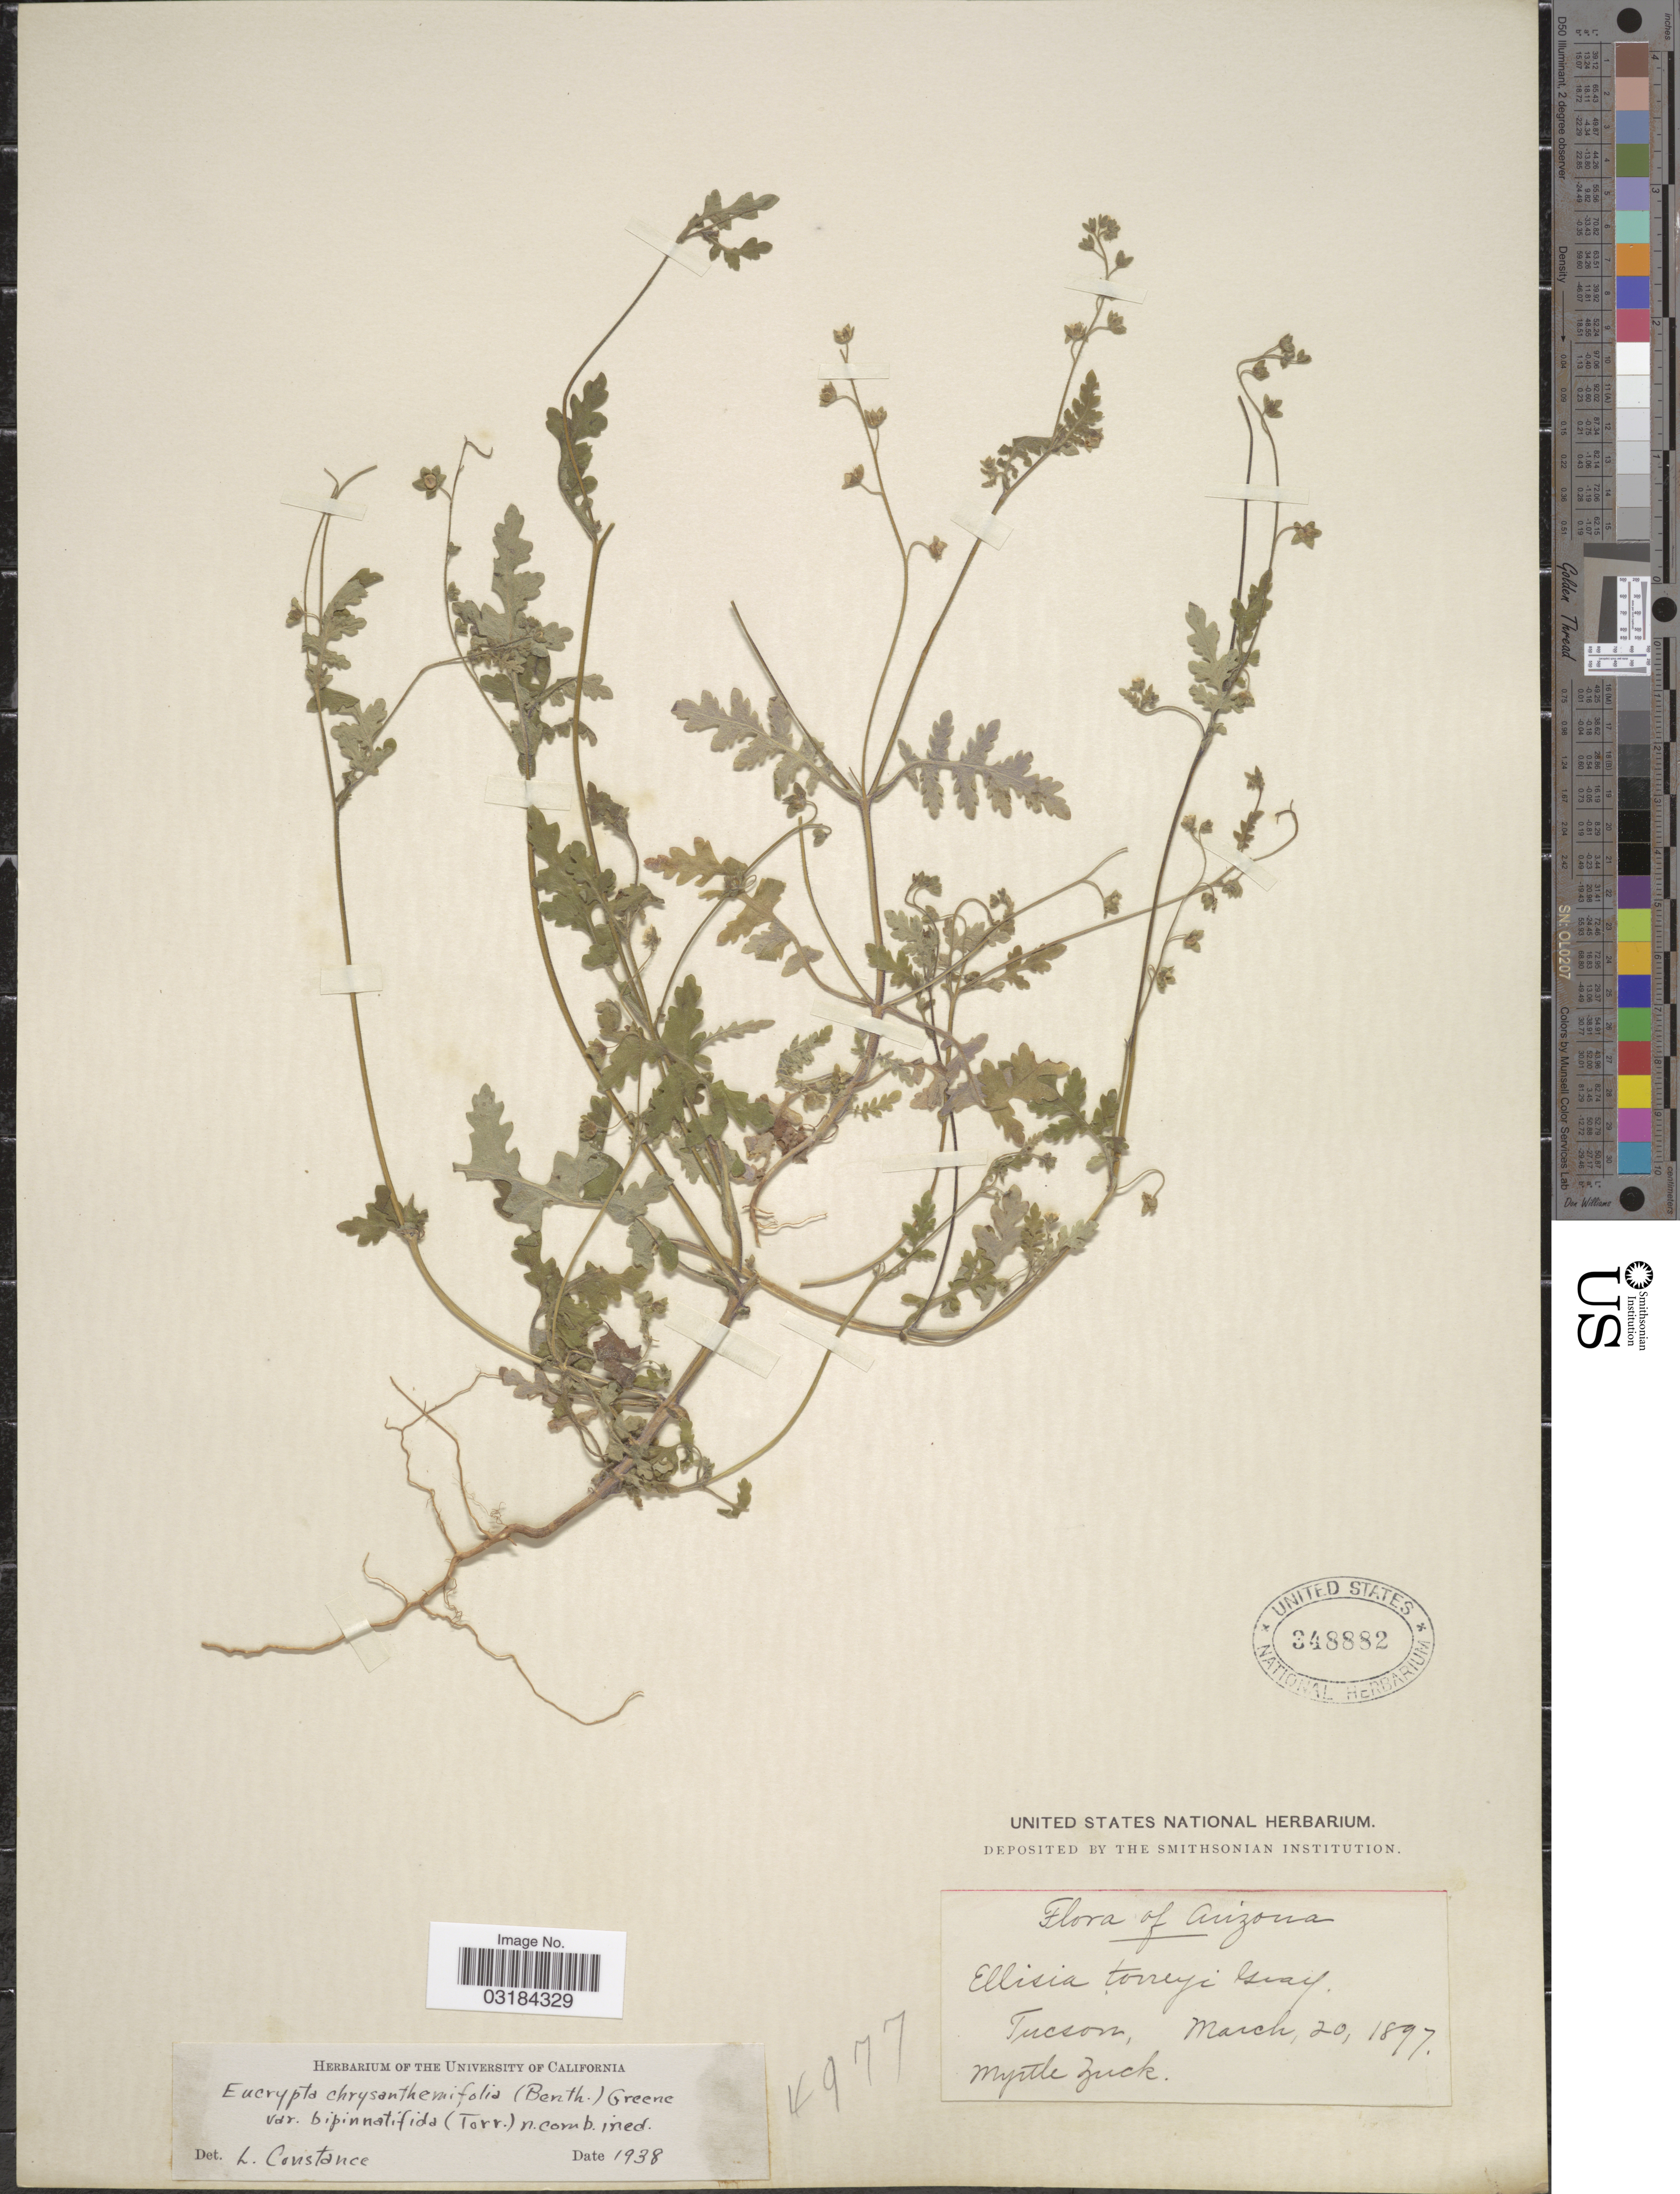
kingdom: Plantae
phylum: Tracheophyta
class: Magnoliopsida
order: Boraginales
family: Hydrophyllaceae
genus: Eucrypta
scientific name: Eucrypta chrysanthemifolia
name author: (Benth.) Greene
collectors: M. Zuck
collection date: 1897-03-20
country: United States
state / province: Arizona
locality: Tucson.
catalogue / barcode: US 348882